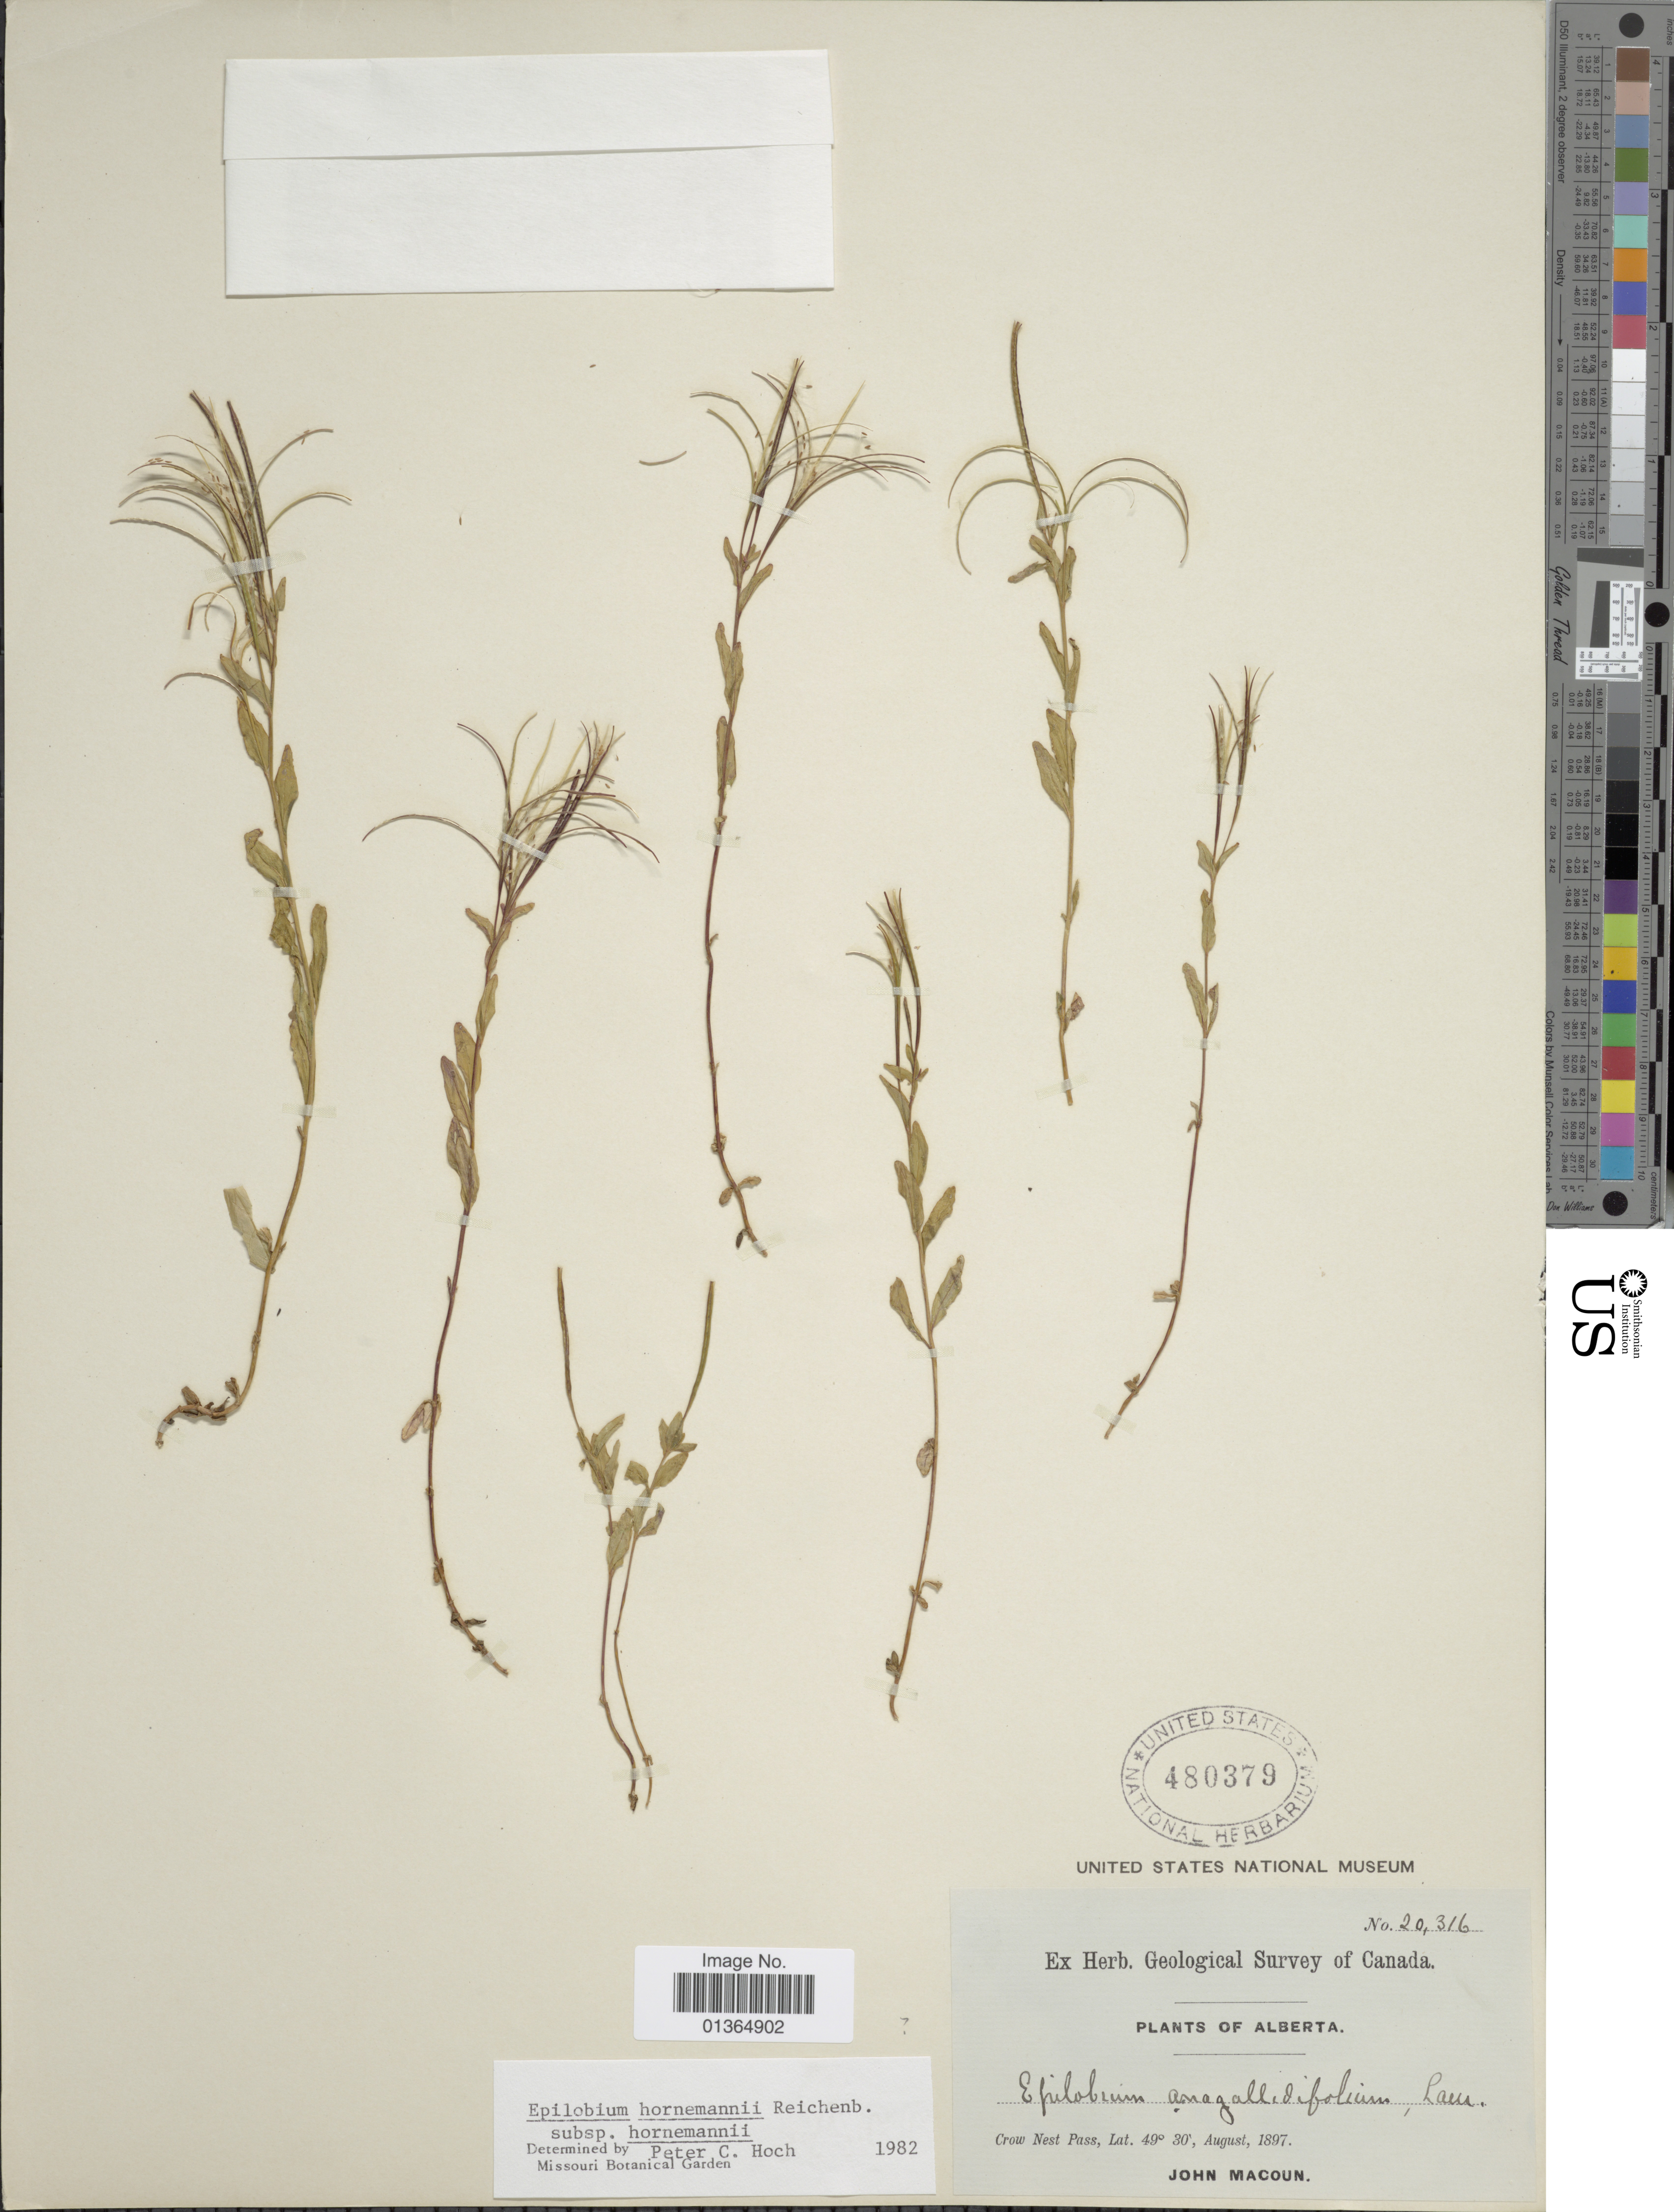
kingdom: Plantae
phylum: Tracheophyta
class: Magnoliopsida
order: Myrtales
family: Onagraceae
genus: Epilobium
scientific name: Epilobium hornemannii subsp. hornemannii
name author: Rchb.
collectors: J. Macoun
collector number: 20316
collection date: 1897-08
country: Canada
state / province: Alberta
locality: Crow Nest Pass.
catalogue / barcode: US 480379